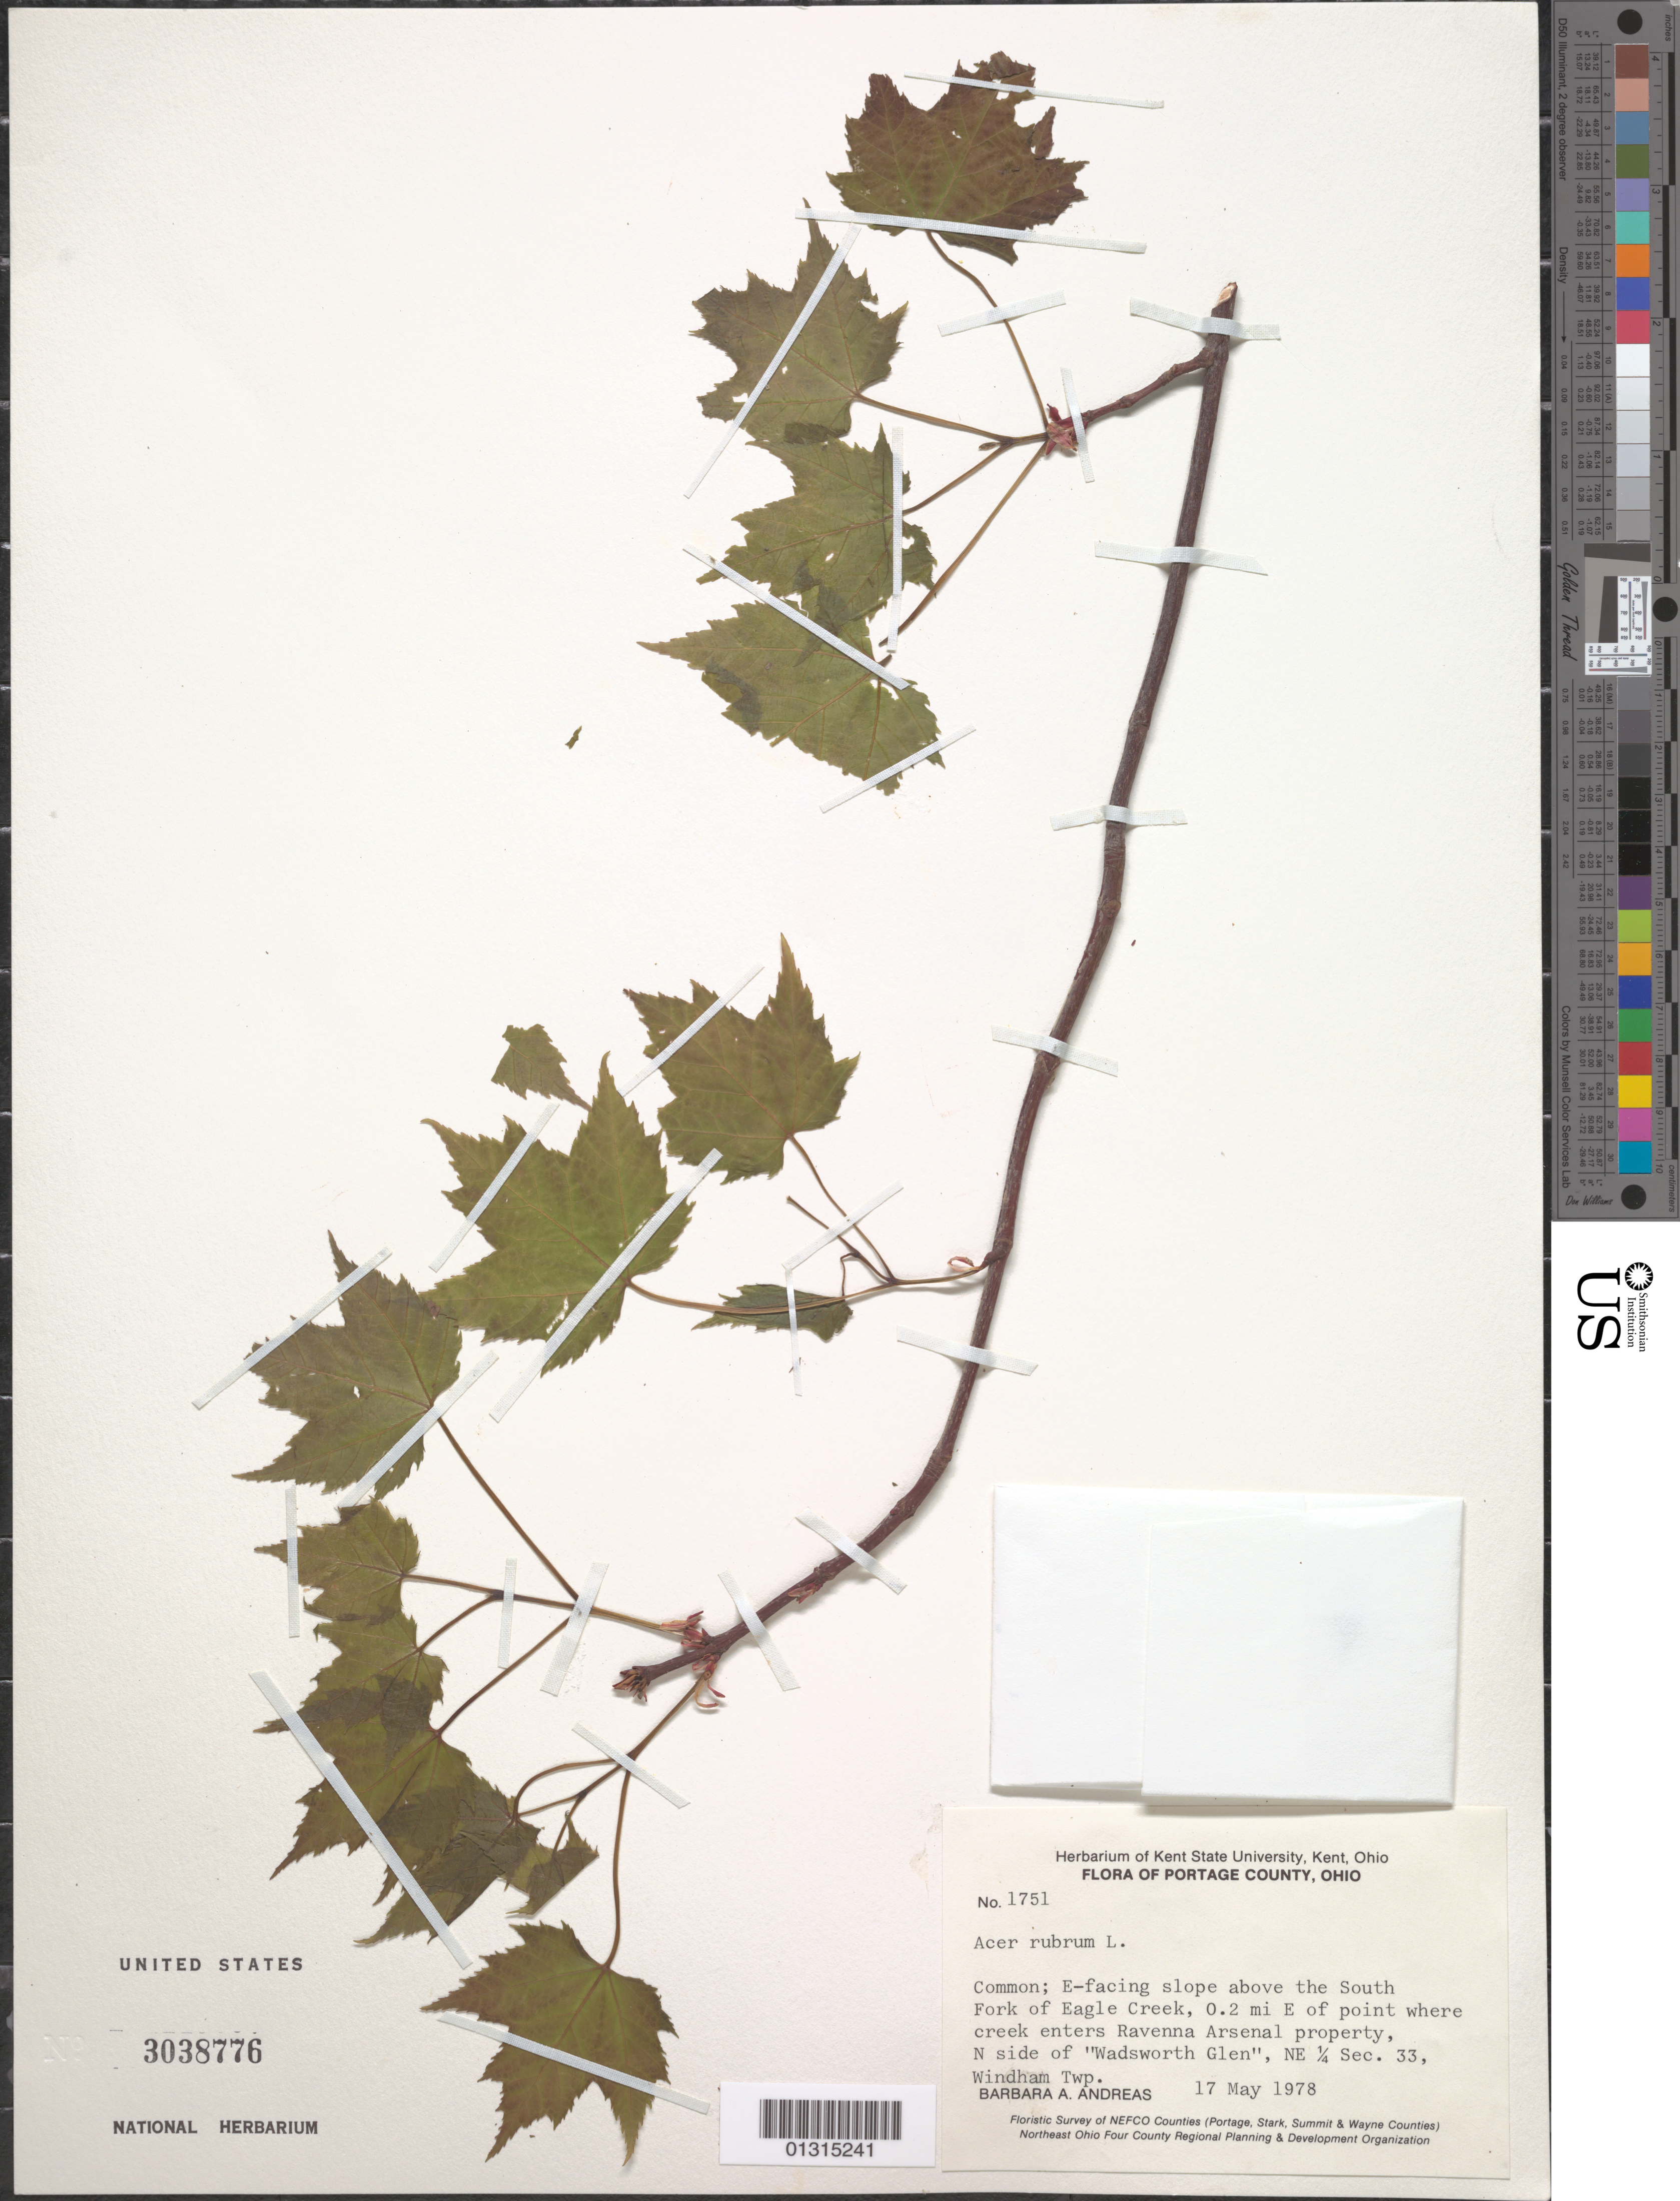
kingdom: Plantae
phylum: Tracheophyta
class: Magnoliopsida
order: Sapindales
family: Sapindaceae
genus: Acer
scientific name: Acer rubrum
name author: L.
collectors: B. A. Andreas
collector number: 1751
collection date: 1978-05-17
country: United States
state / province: Ohio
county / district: Portage County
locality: Portage County, E-facing slope above the South Fork of Eagle Creek, 0.2 miles E of point where creek enters Ravenna Arsenal Property, N side of "Wadsworth Glen", NE 1/4 Sec. 33, Windham Twp.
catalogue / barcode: US 3038776